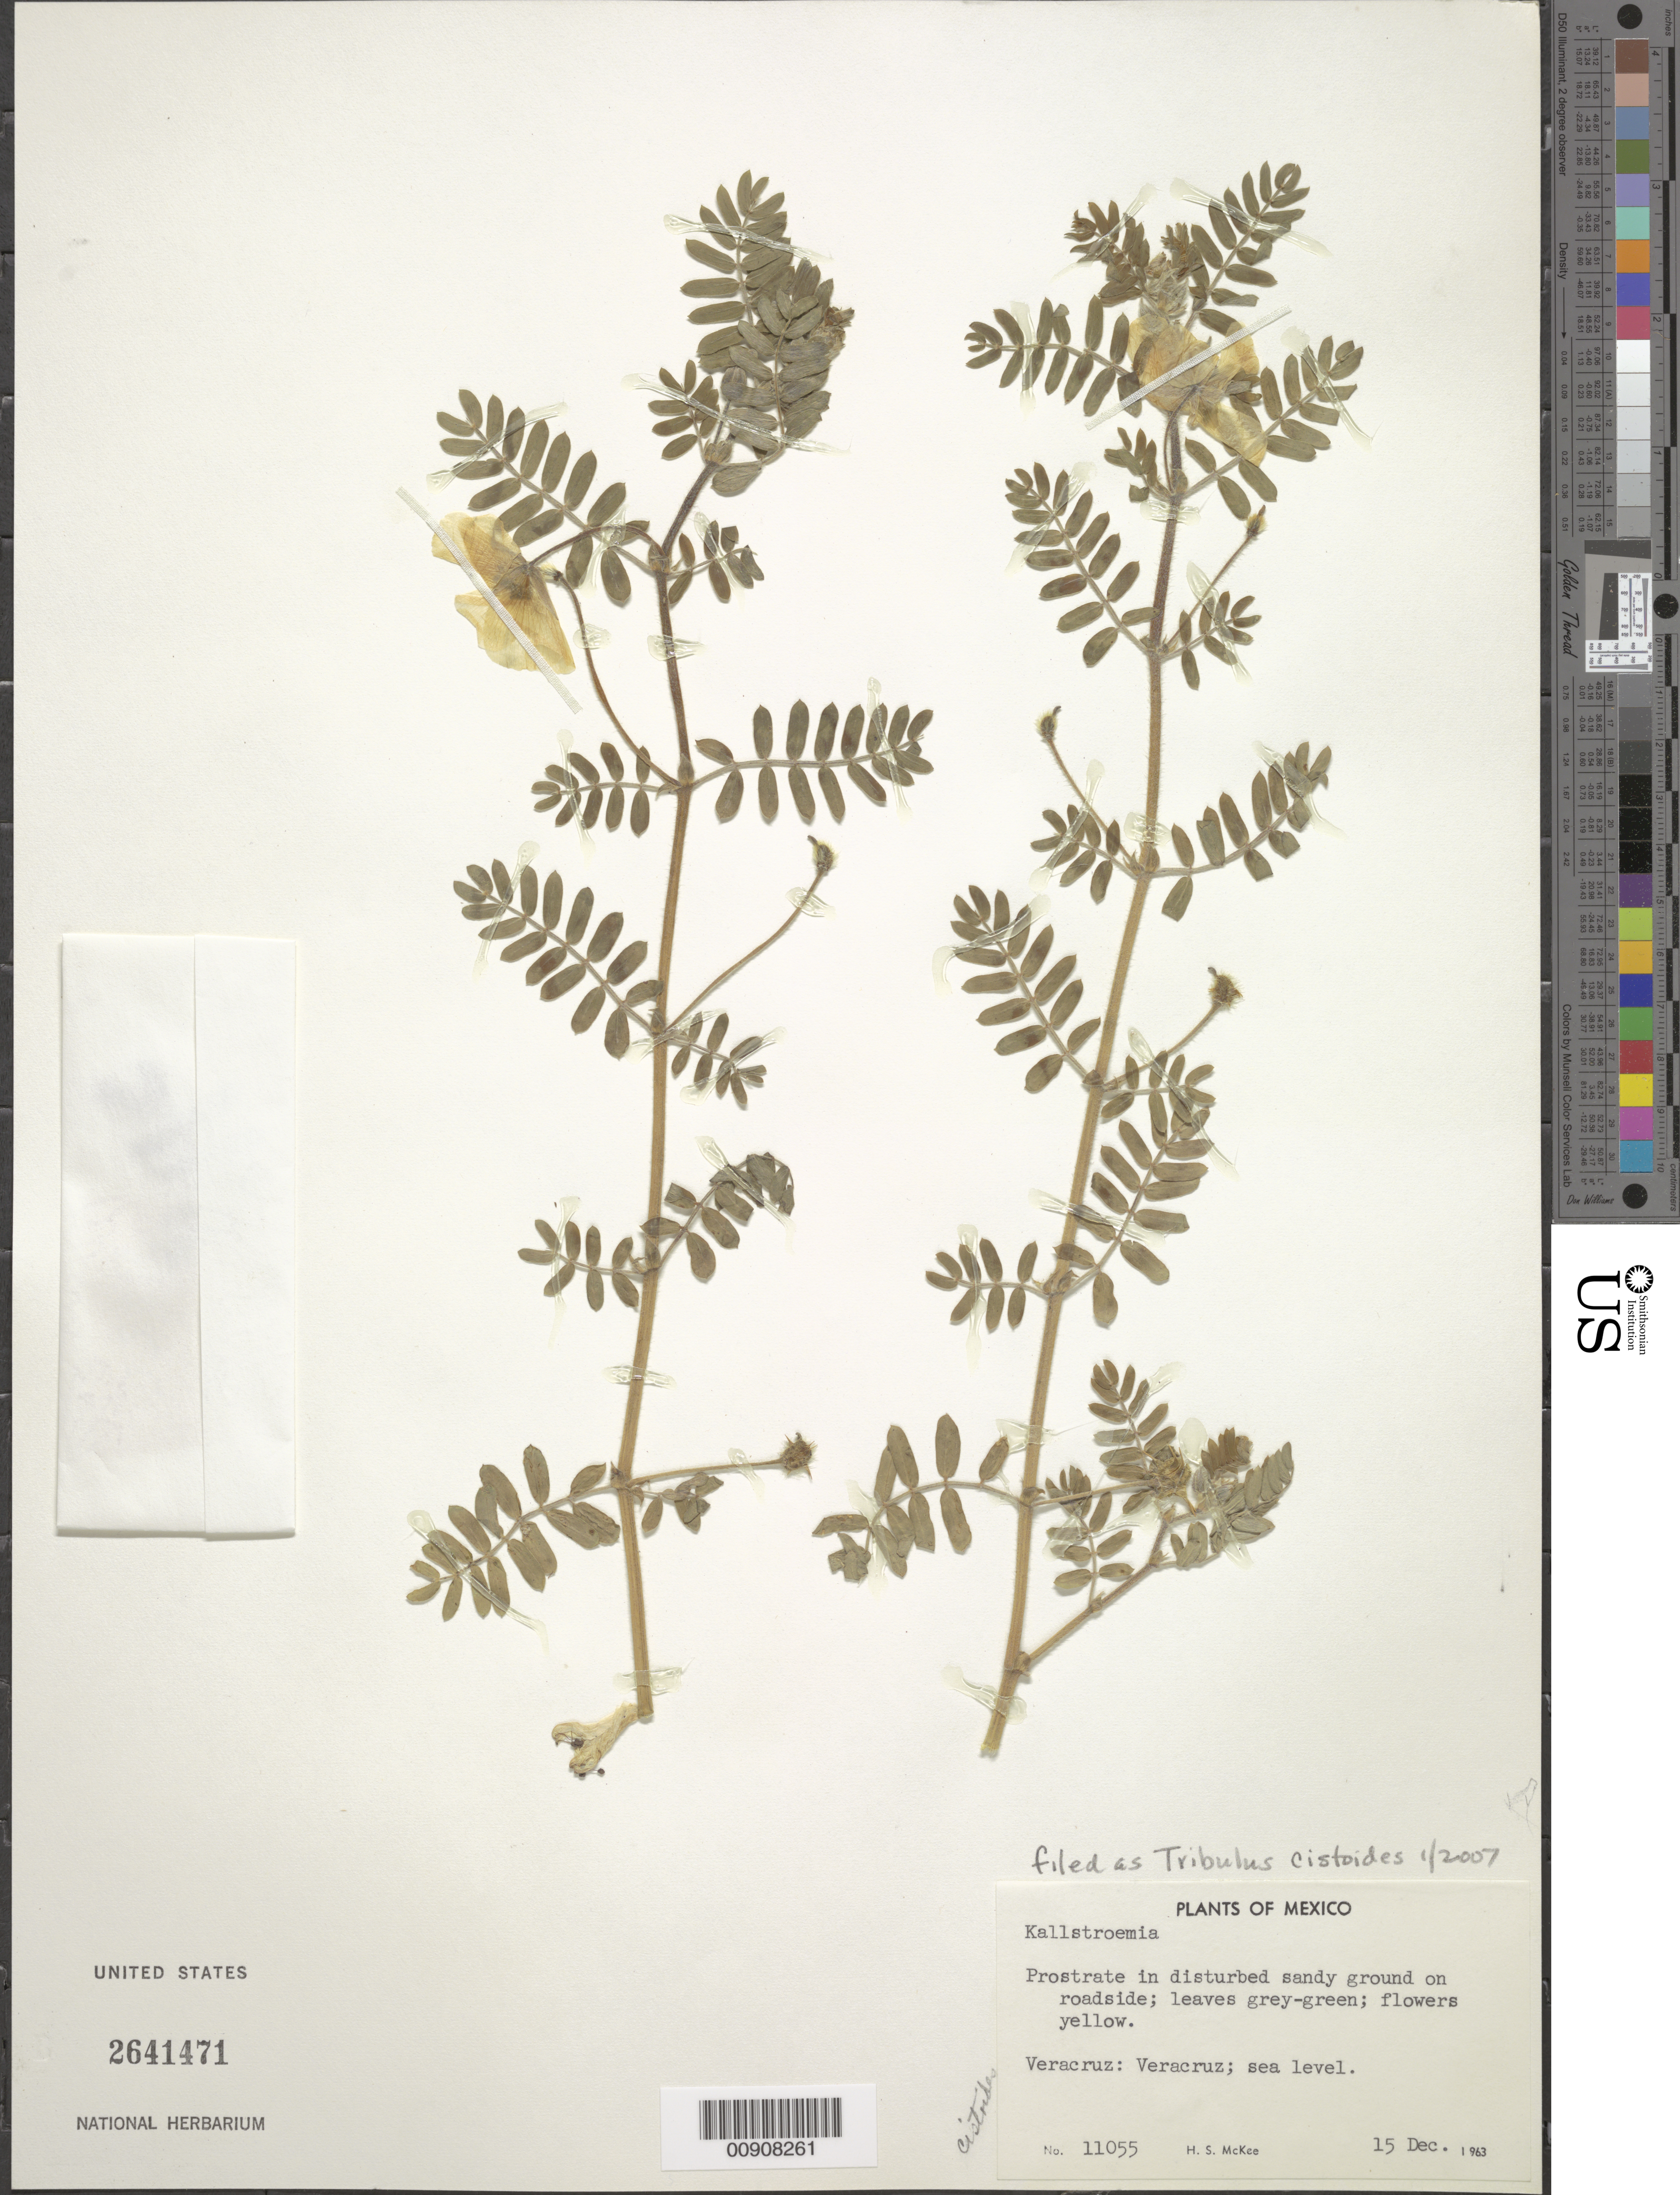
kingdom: Plantae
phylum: Tracheophyta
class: Magnoliopsida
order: Zygophyllales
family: Zygophyllaceae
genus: Tribulus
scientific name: Tribulus cistoides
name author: L.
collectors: H. S. McKee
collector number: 11055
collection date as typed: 15 Dec 1963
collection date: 1963-12-15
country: Mexico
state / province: Veracruz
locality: Veracruz: Veracruz.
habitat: In disturbed sandy ground on roadside.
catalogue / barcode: US 2641471